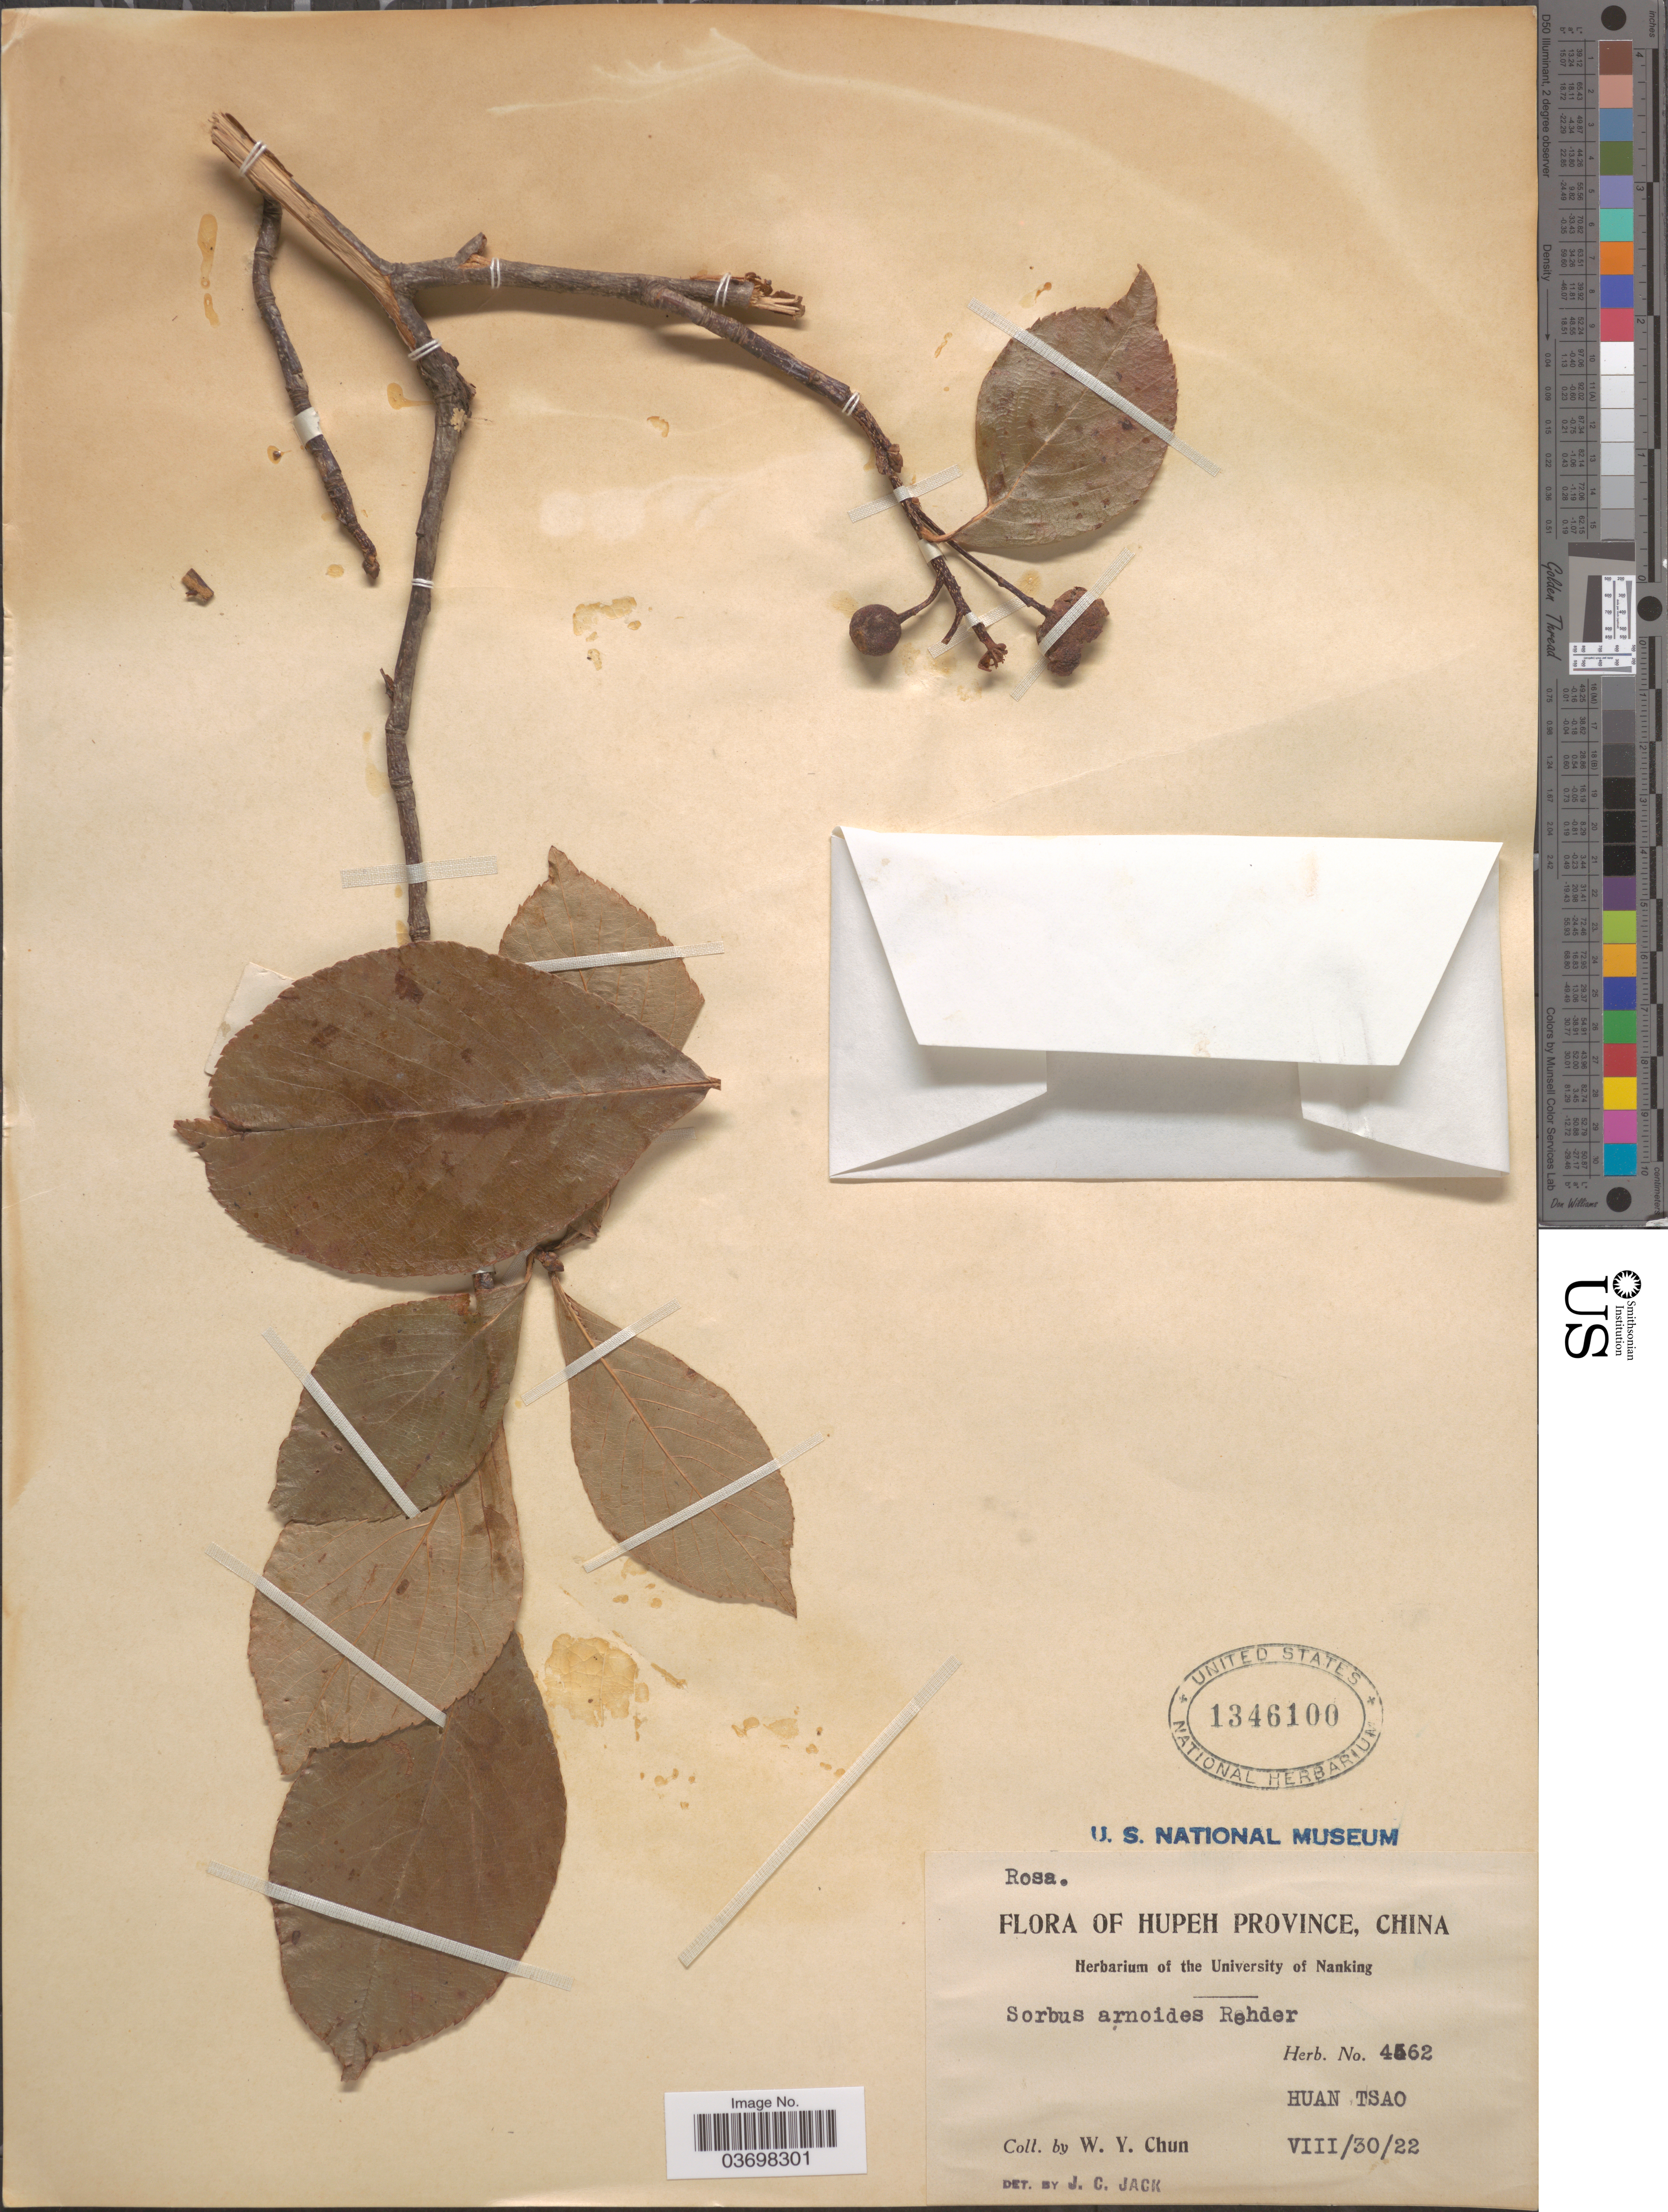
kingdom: Plantae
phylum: Tracheophyta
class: Magnoliopsida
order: Rosales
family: Rosaceae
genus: Sorbus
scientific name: Sorbus keissleri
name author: (C.K. Schneid.) Rehder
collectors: W. Y. Chun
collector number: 4562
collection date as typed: Transcribed d/m/y: 30/8/22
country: China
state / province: Hubei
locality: Hupeh Province. Huan Tsao.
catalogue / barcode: US 1346100